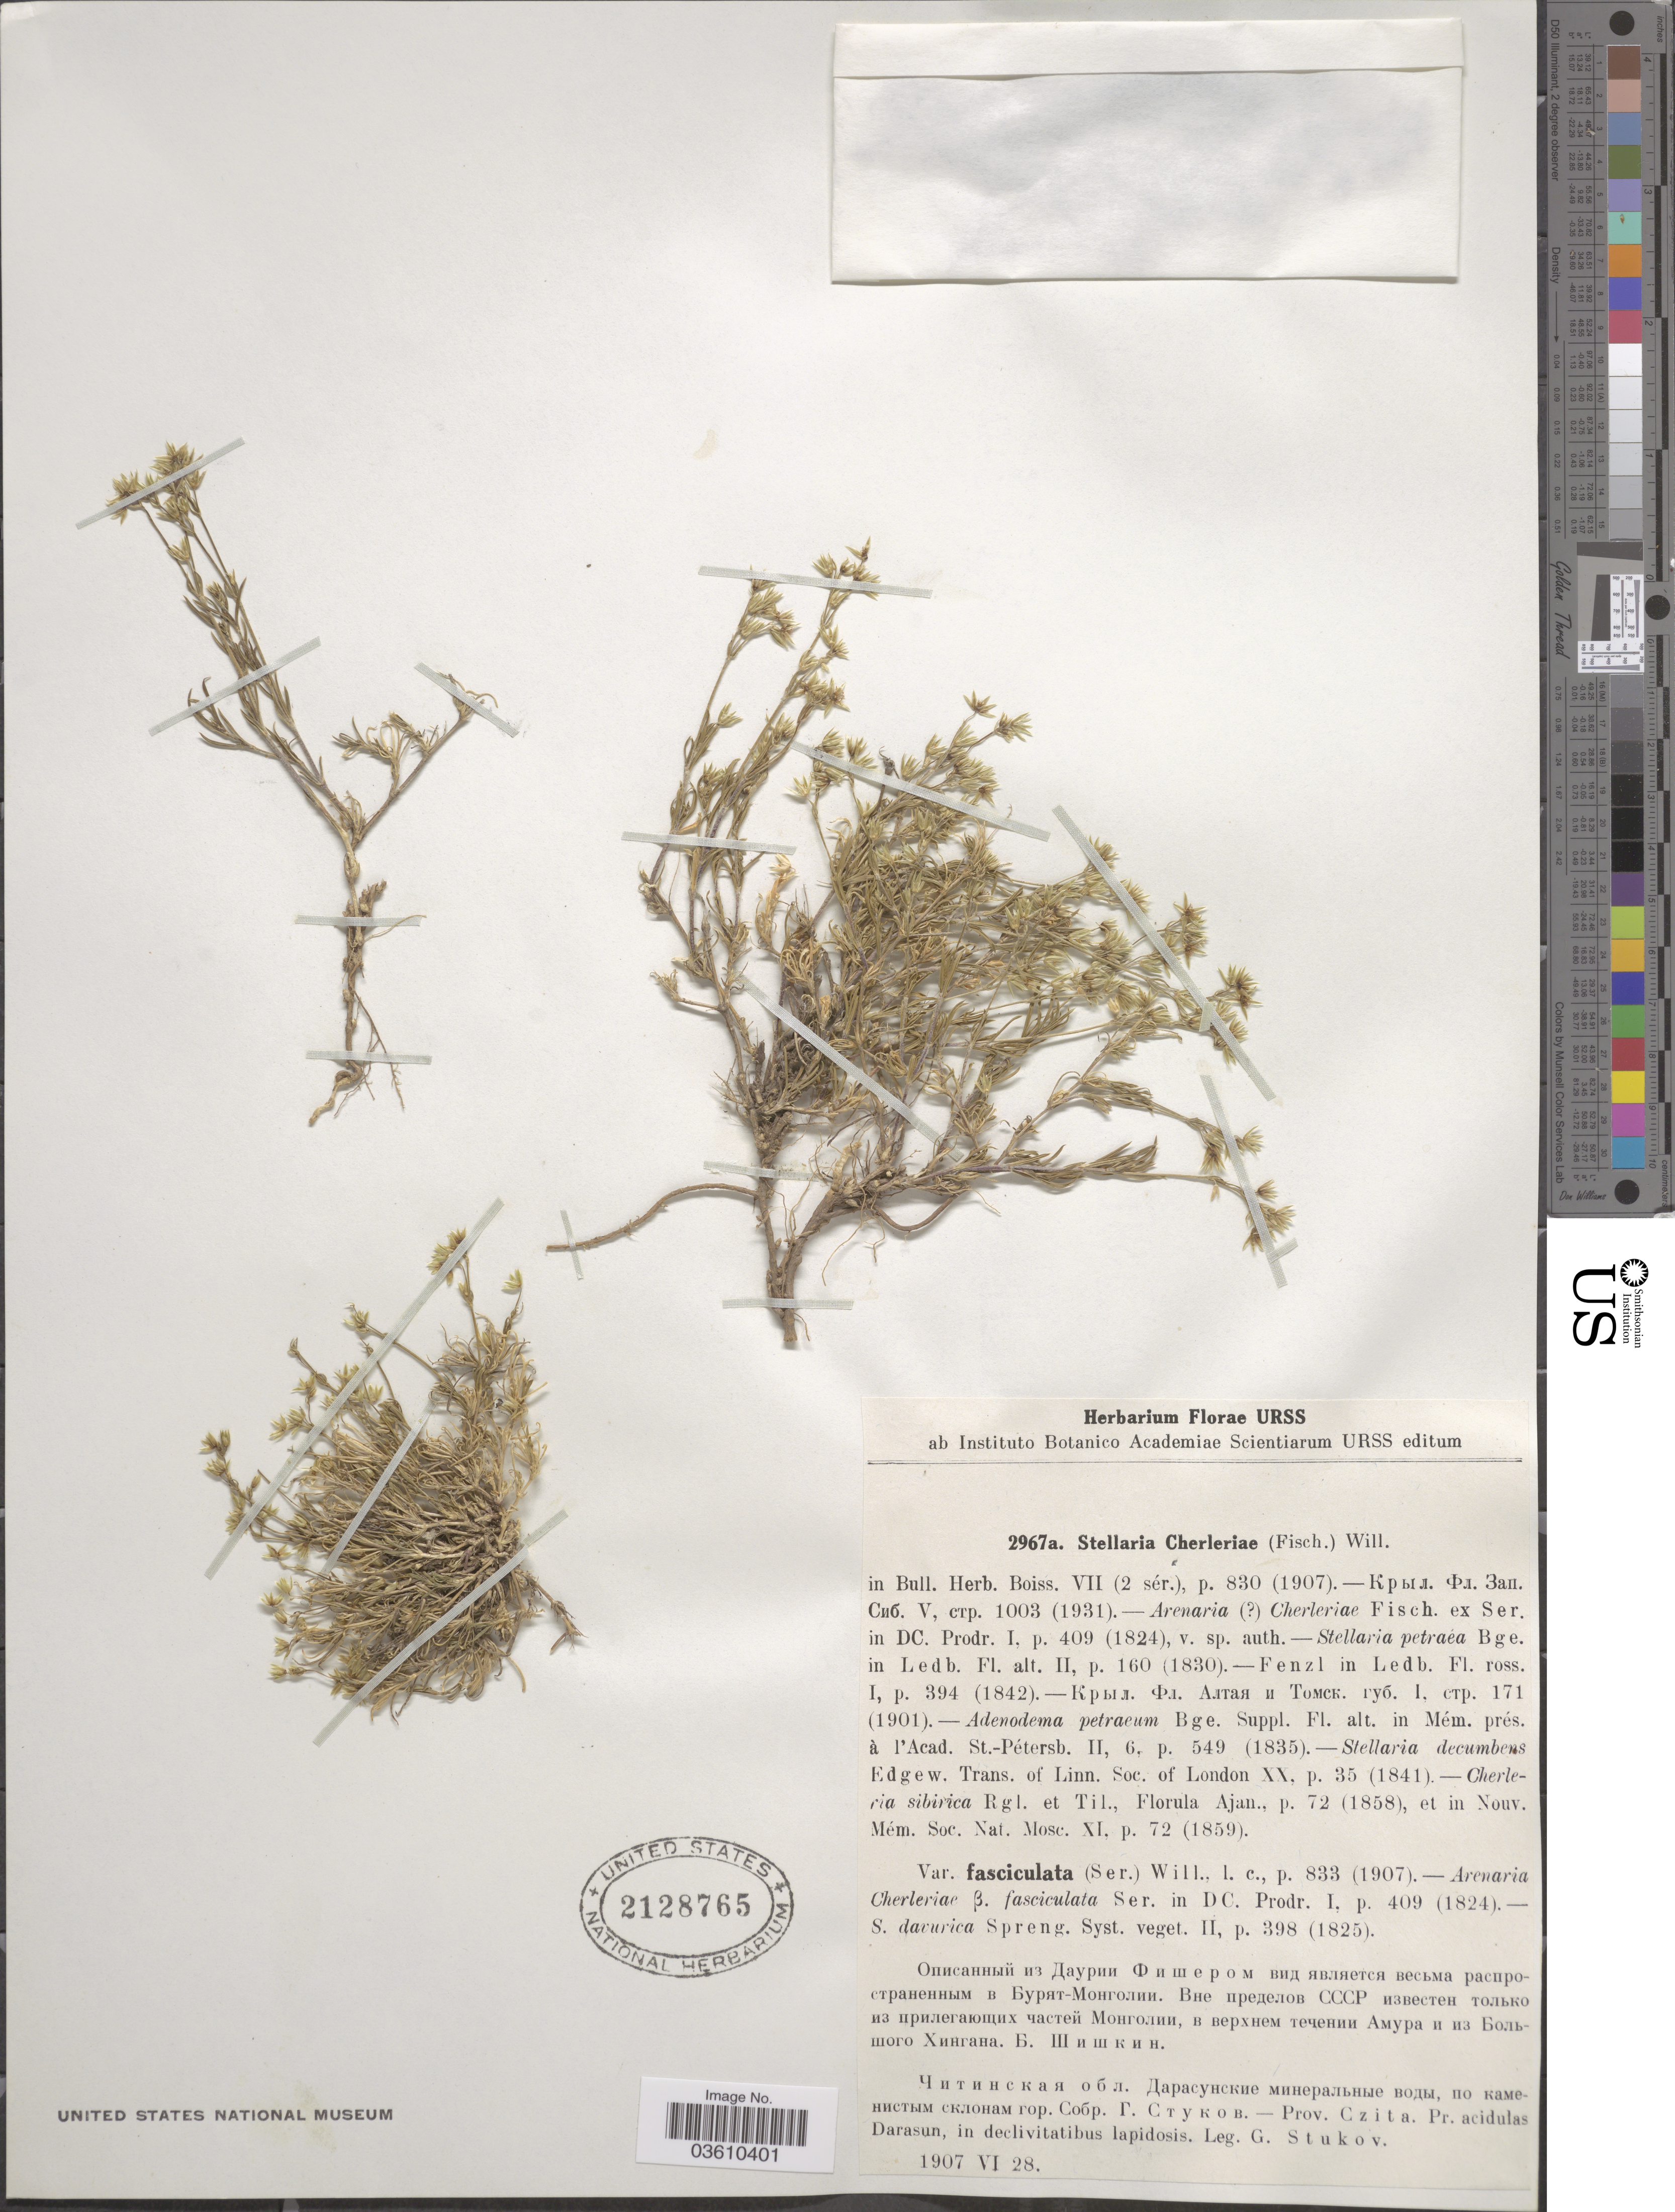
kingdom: Plantae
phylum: Tracheophyta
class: Magnoliopsida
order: Caryophyllales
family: Caryophyllaceae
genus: Adenonema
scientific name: Adenonema cherleriae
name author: (Fisch. ex Ser.) M.T. Sharples & E.A. Tripp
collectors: G. Stukov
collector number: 2967a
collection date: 1907-06-28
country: Russian Federation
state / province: Zabaykalsky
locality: Prov. Czita. Pr. acidulas Darasun, in declivitatibus lapidosis.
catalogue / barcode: US 2128765